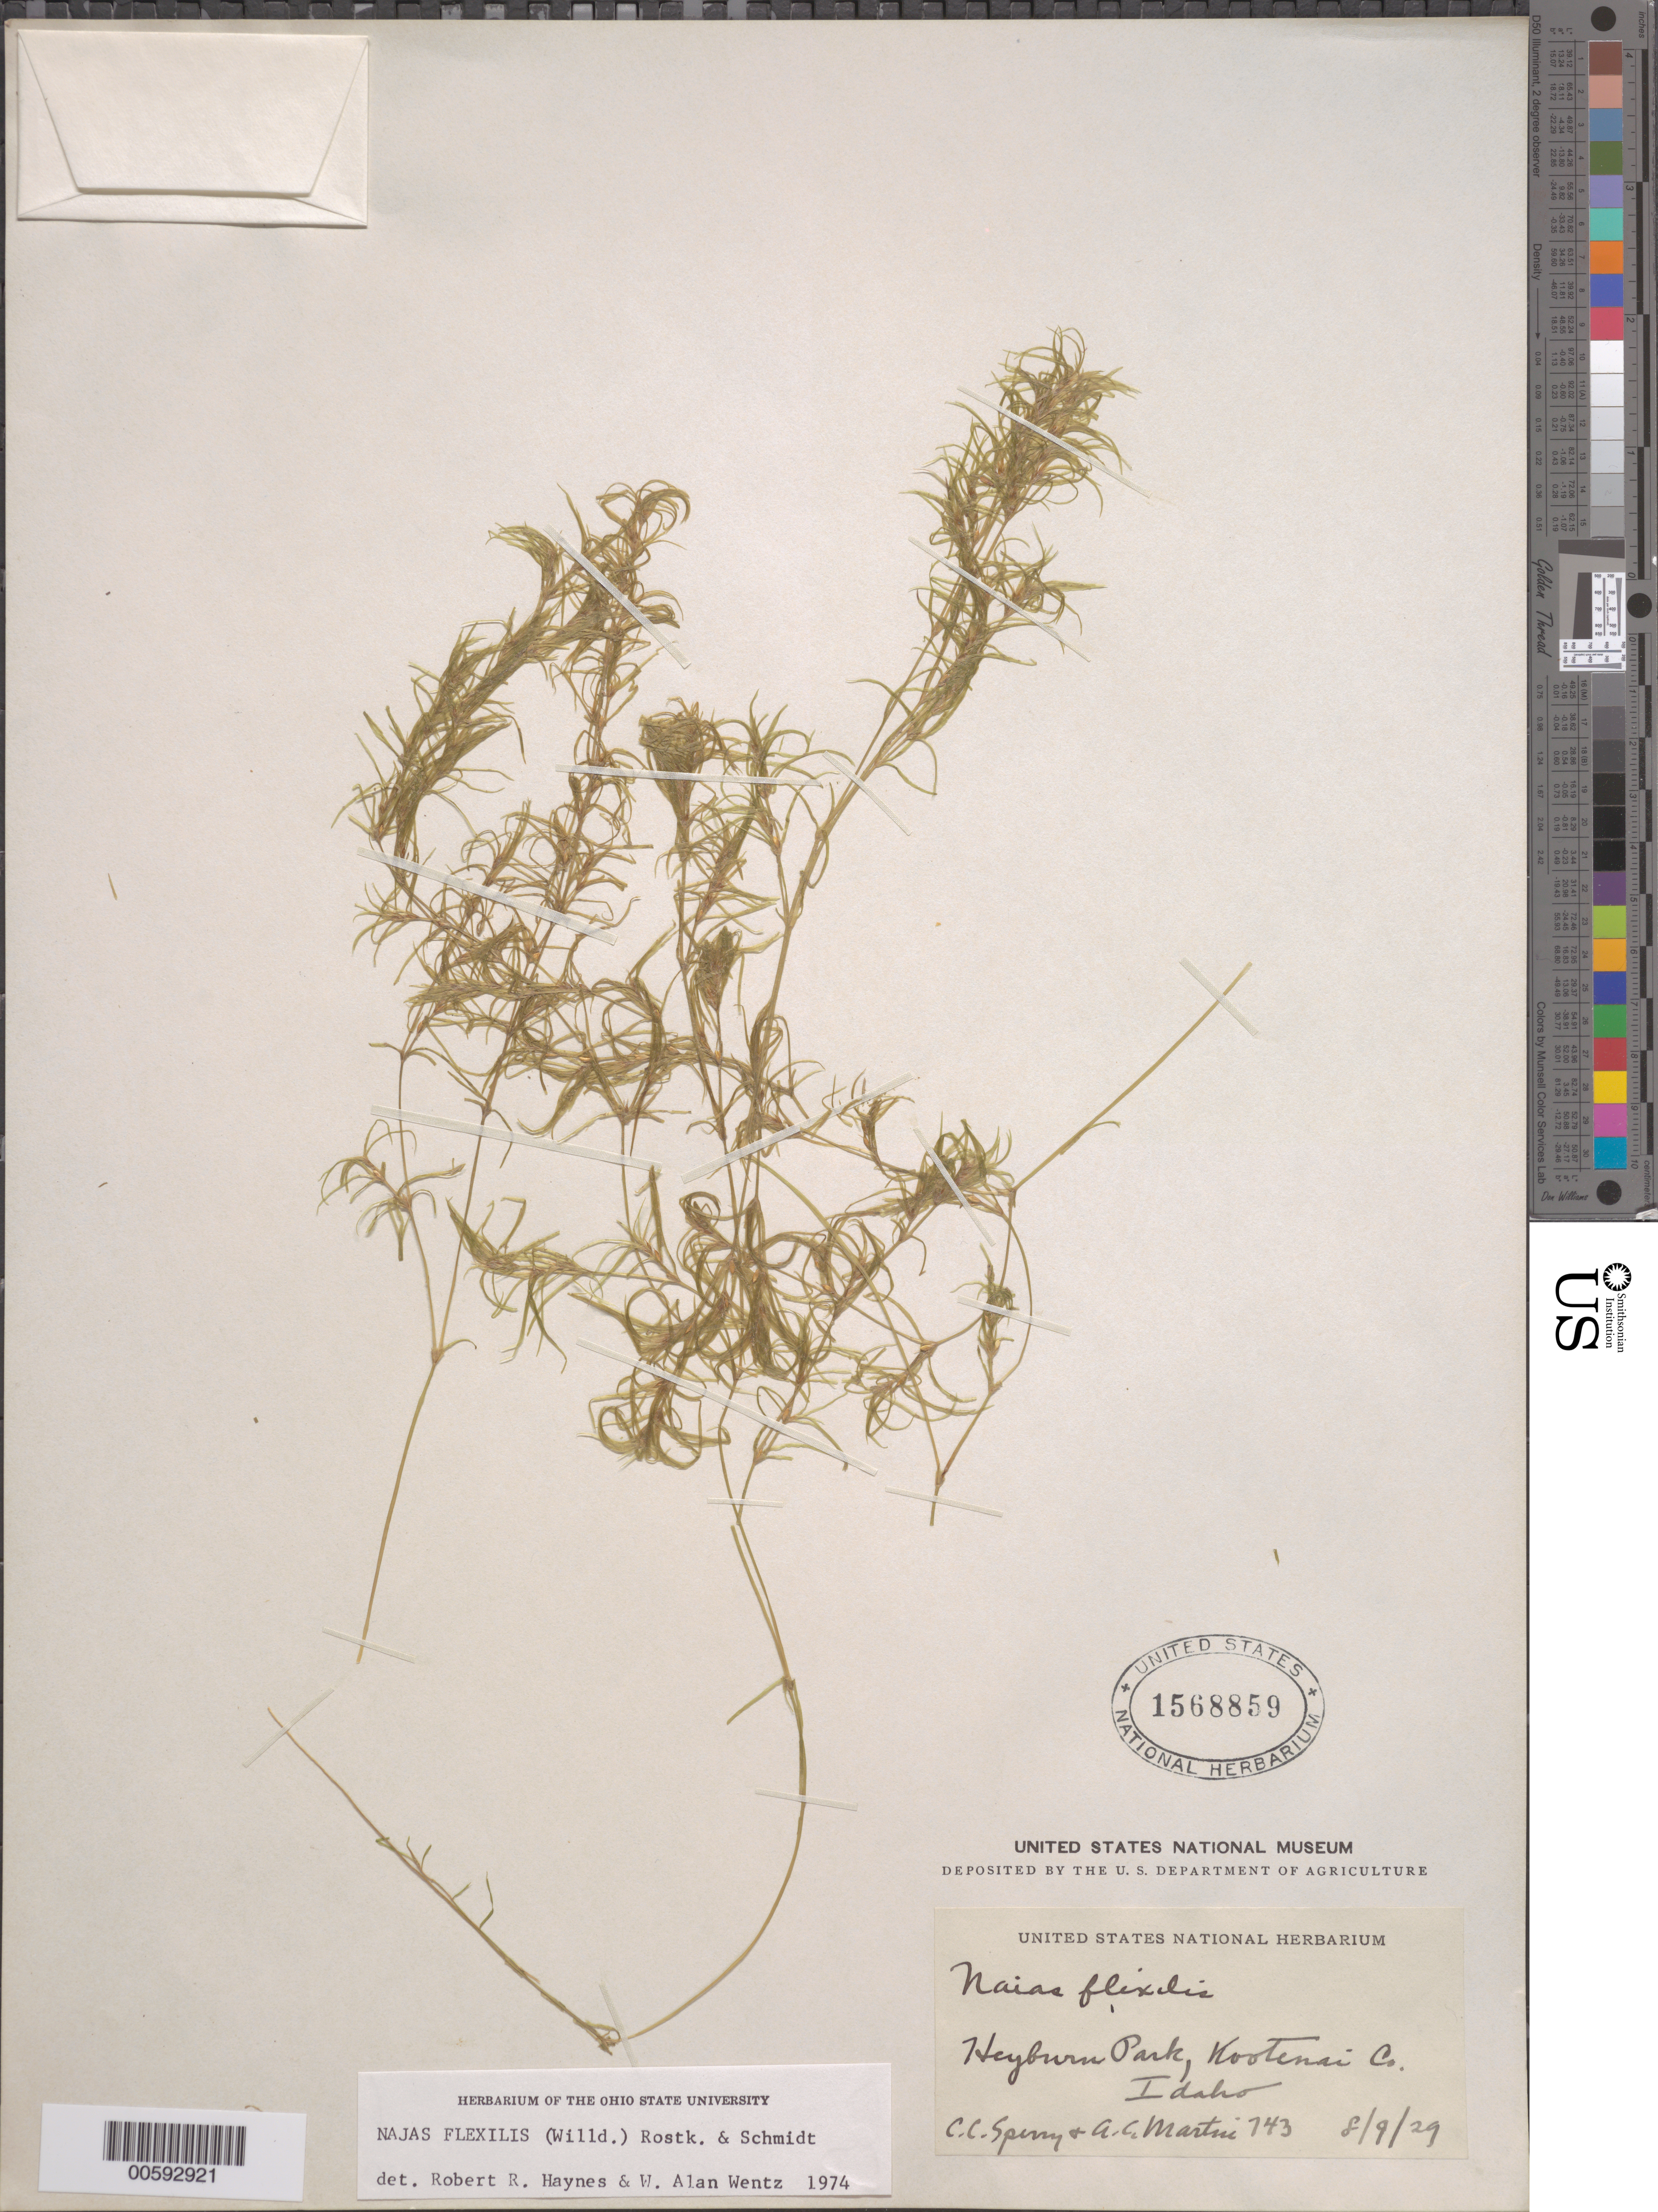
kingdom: Plantae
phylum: Tracheophyta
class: Liliopsida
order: Alismatales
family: Hydrocharitaceae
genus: Najas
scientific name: Najas flexilis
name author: (Willd.) Rostk. & Schmidt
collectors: C. C. Sperry & A. C. Martin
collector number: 743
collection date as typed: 08 Sep 1929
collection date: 1929-09-08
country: United States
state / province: Idaho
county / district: Kootenai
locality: Heyburn Park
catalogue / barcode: US 1568859